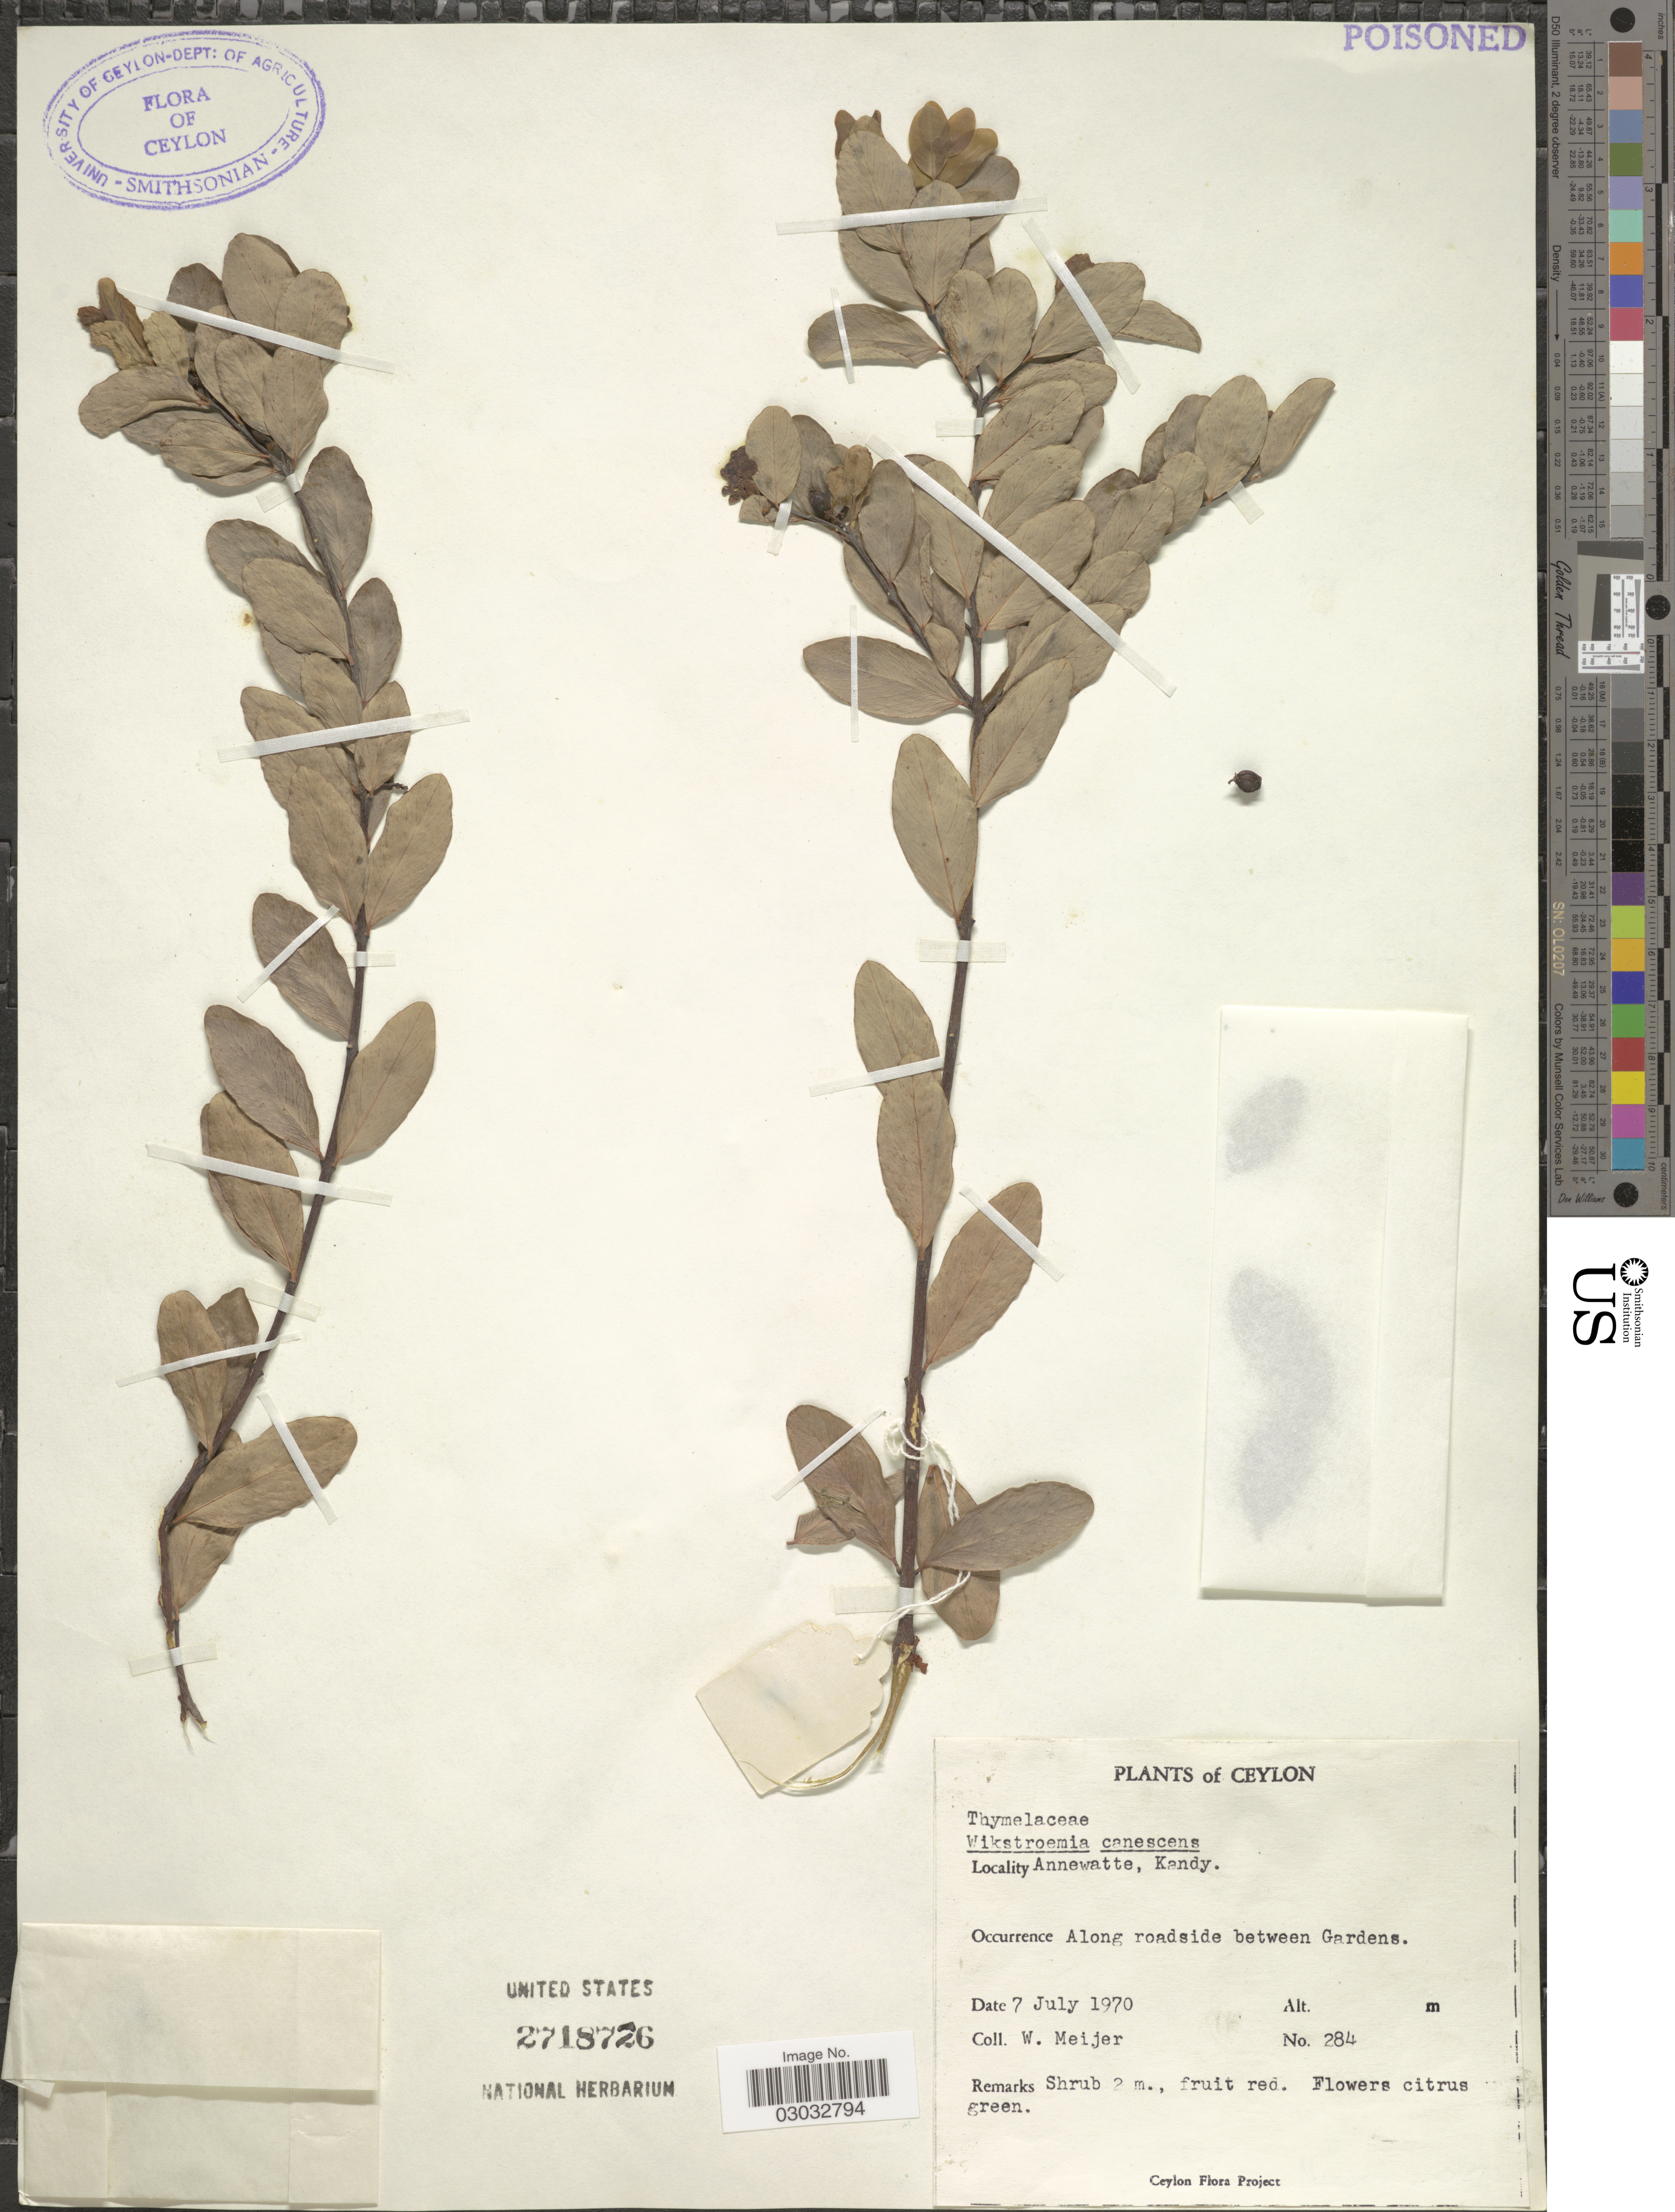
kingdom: Plantae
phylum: Tracheophyta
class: Magnoliopsida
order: Malvales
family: Thymelaeaceae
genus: Wikstroemia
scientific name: Wikstroemia canescens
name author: Meisn.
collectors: W. Meijer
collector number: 284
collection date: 1970-07-07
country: Sri Lanka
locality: Ceylon, Along roadside between Gardens. Annewatte, Kandy.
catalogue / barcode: US 2718726